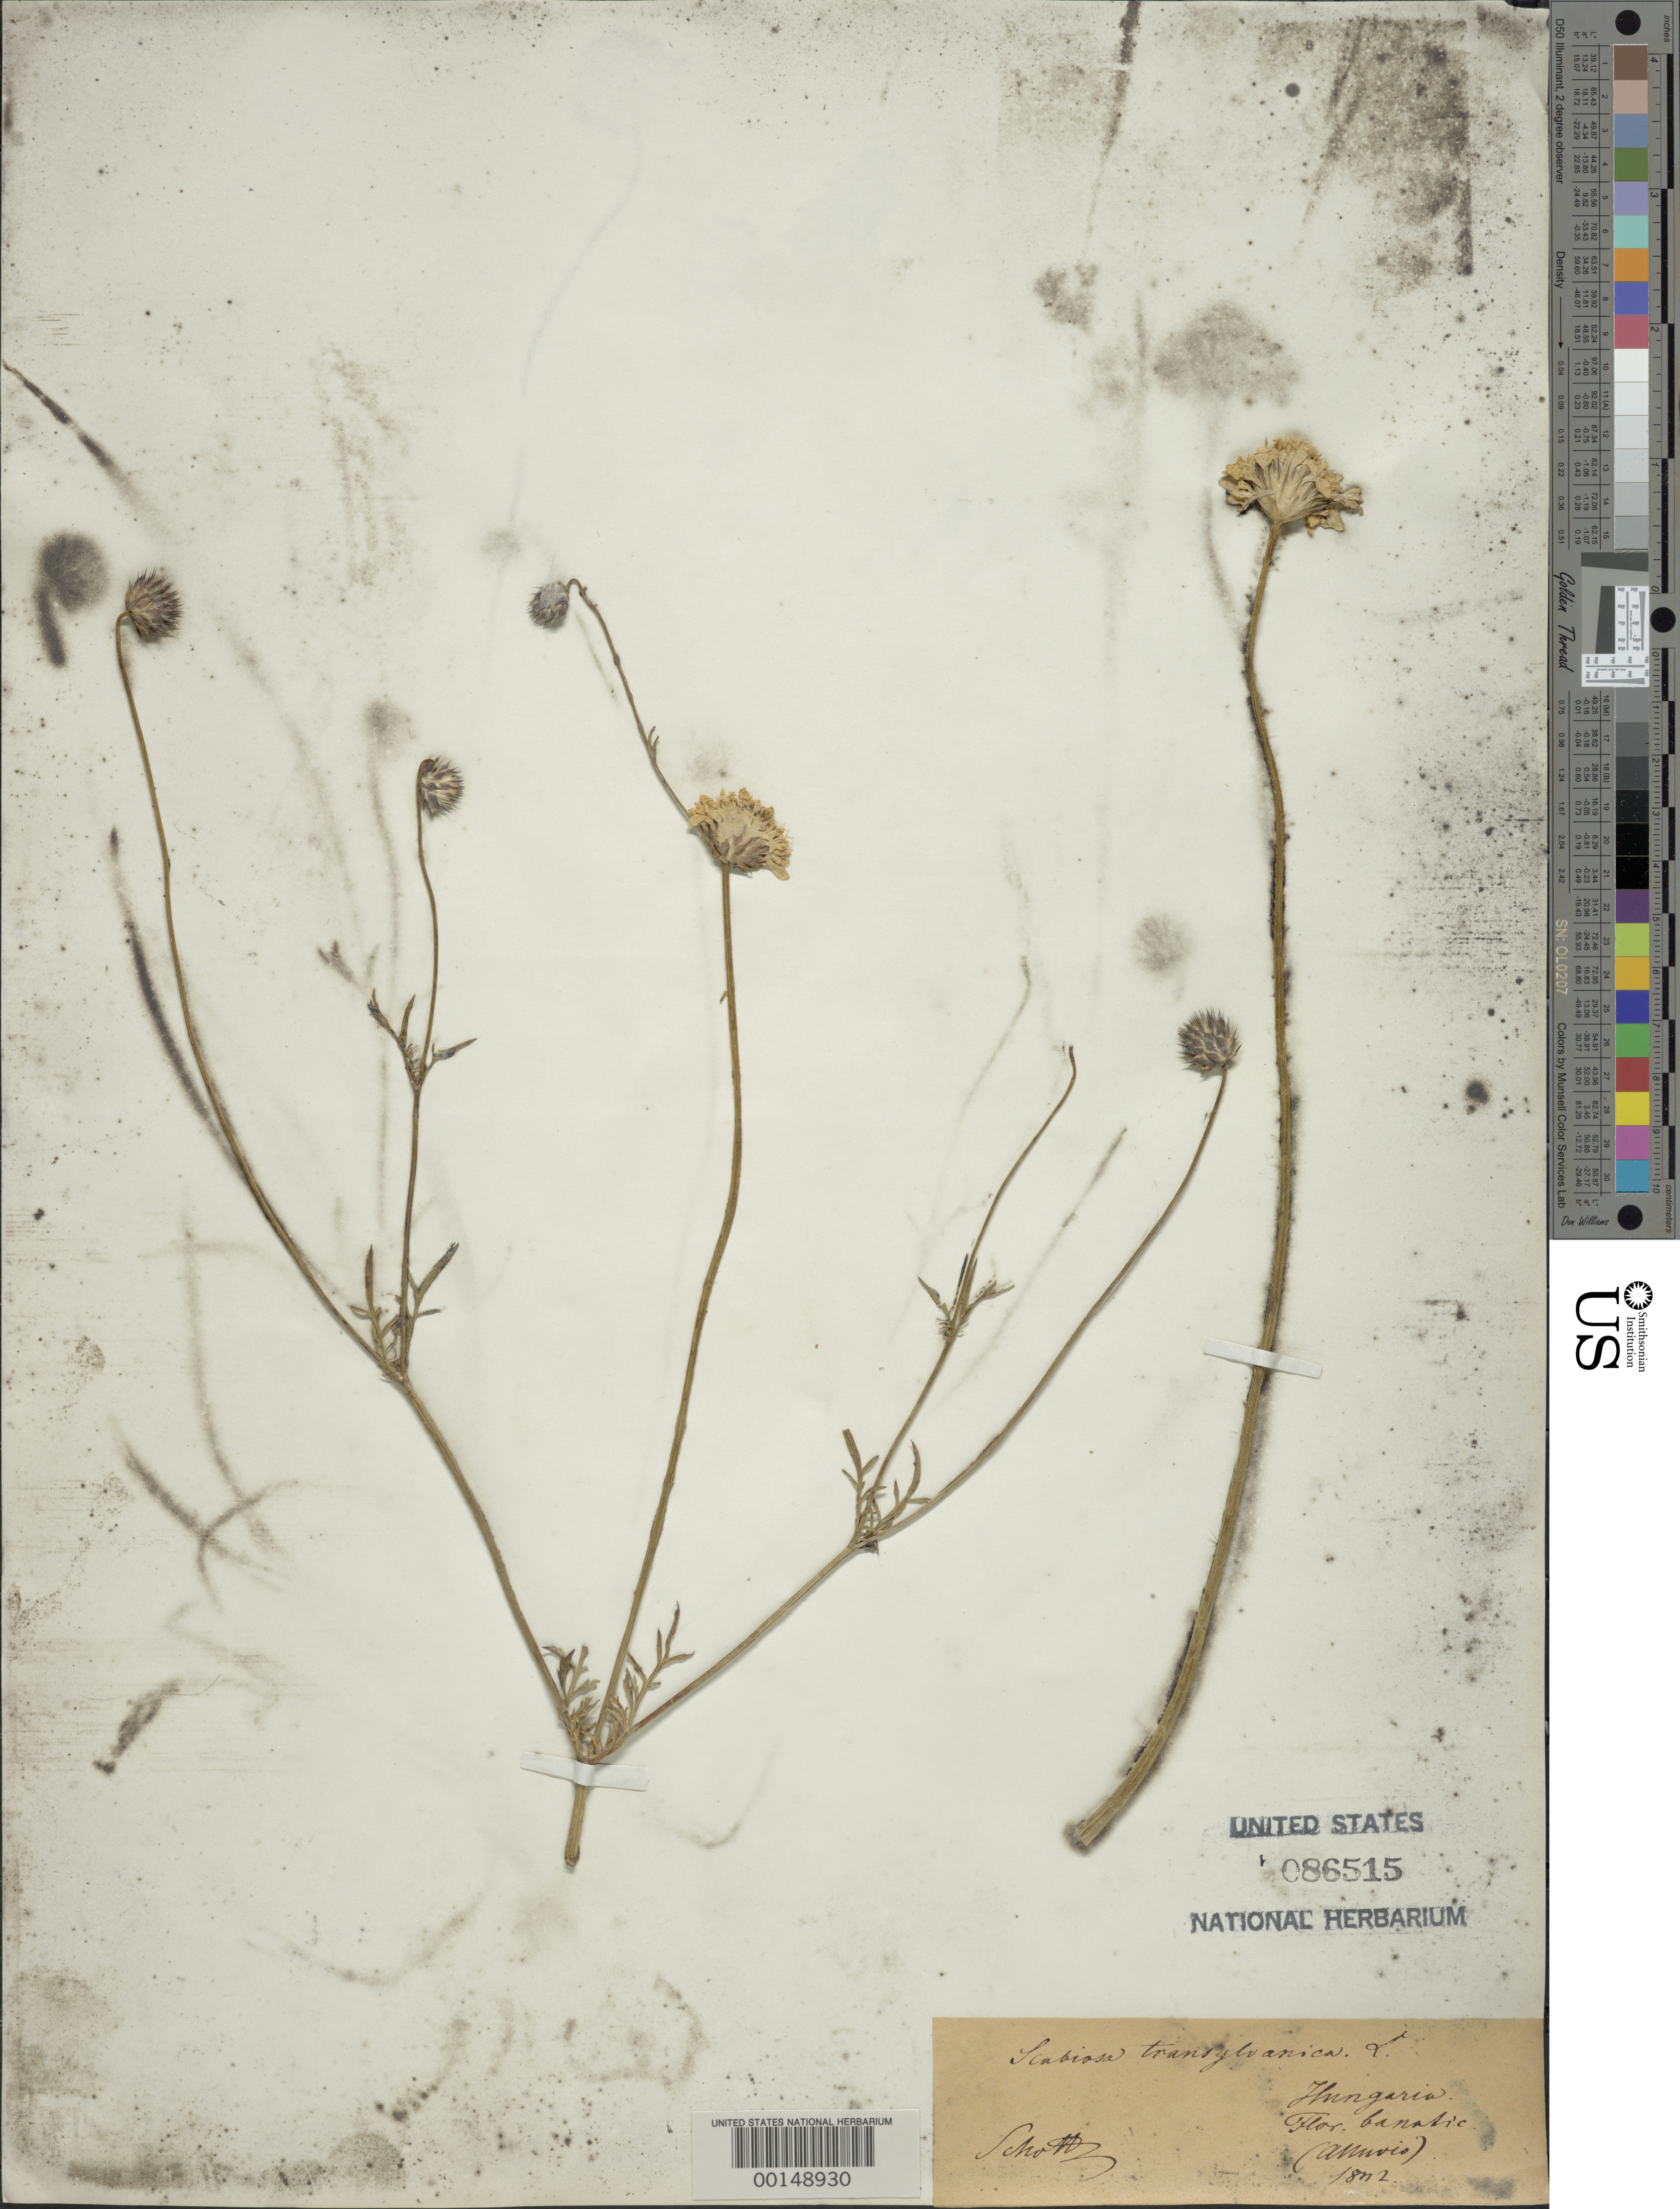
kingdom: Plantae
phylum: Tracheophyta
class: Magnoliopsida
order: Dipsacales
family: Caprifoliaceae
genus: Cephalaria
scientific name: Cephalaria transylvanica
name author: (L.) Roem. & Schult.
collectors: Schott, --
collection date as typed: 1872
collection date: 1872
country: Hungary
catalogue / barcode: US 86515